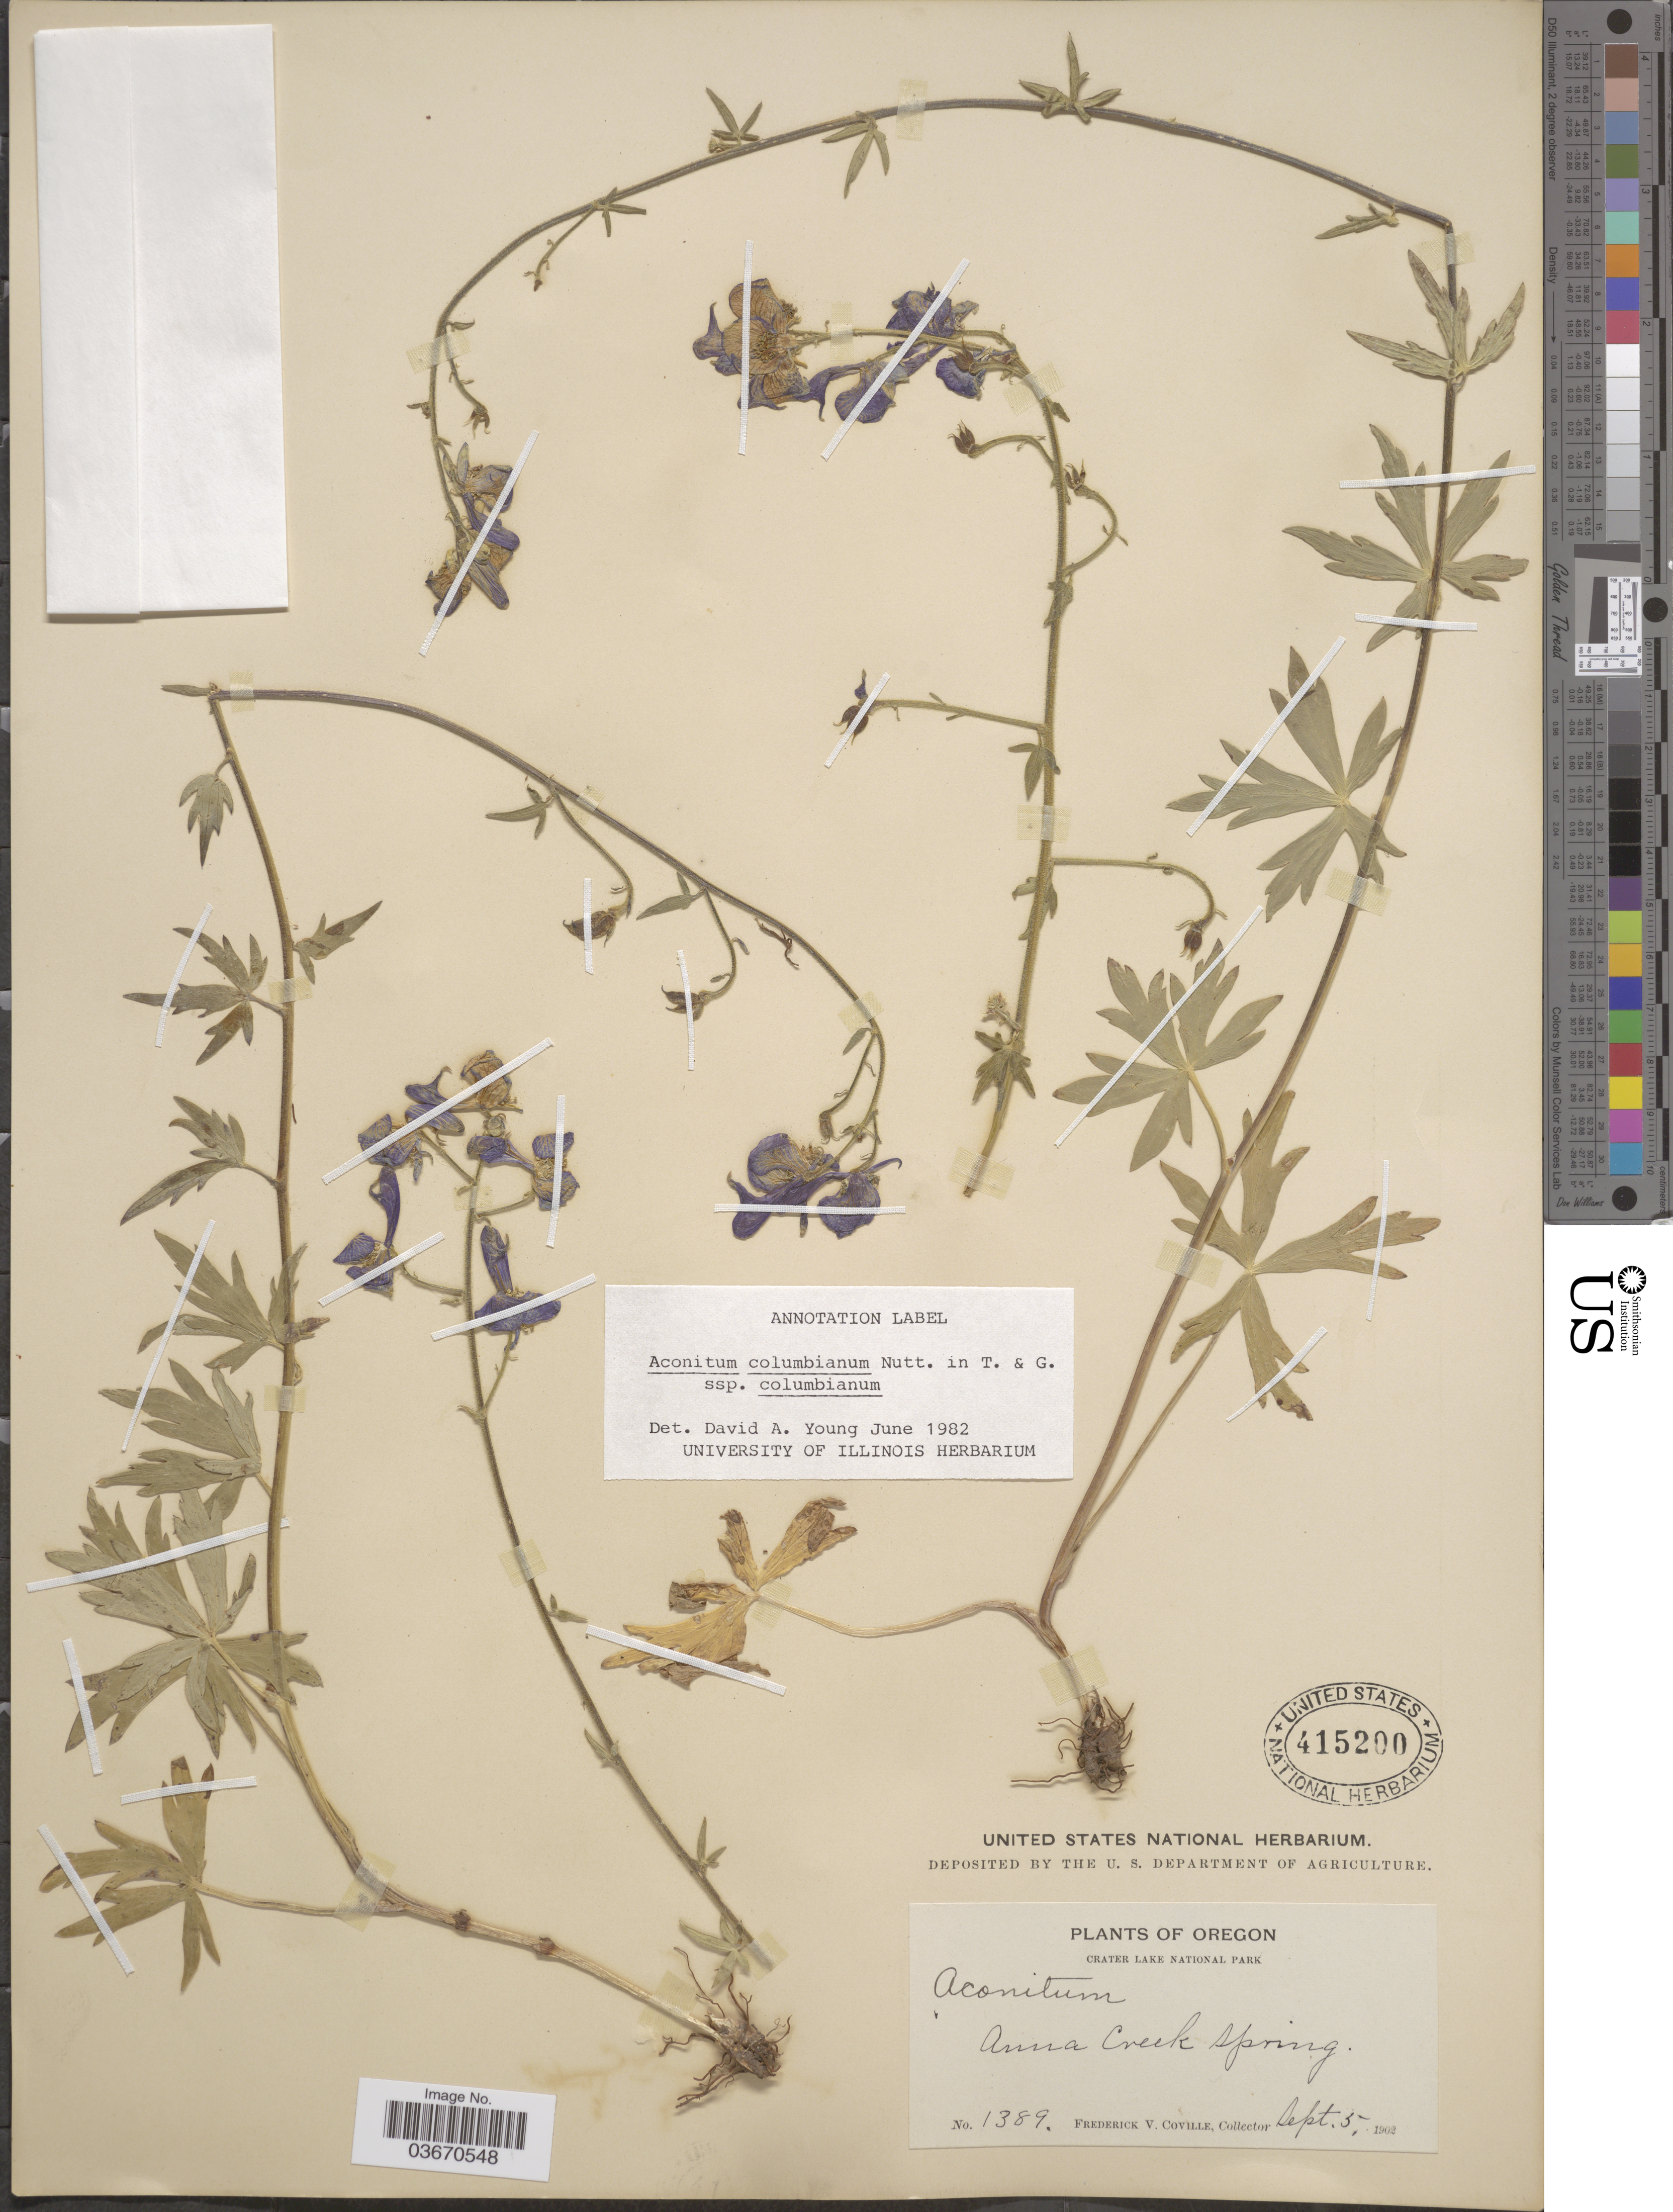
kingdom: Plantae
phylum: Tracheophyta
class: Magnoliopsida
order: Ranunculales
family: Ranunculaceae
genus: Aconitum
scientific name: Aconitum columbianum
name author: Nutt.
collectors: F. V. Coville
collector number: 1389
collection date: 1902-09-05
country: United States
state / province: Oregon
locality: Crater Lake National Park. Anna Creek Spring.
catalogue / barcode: US 415200